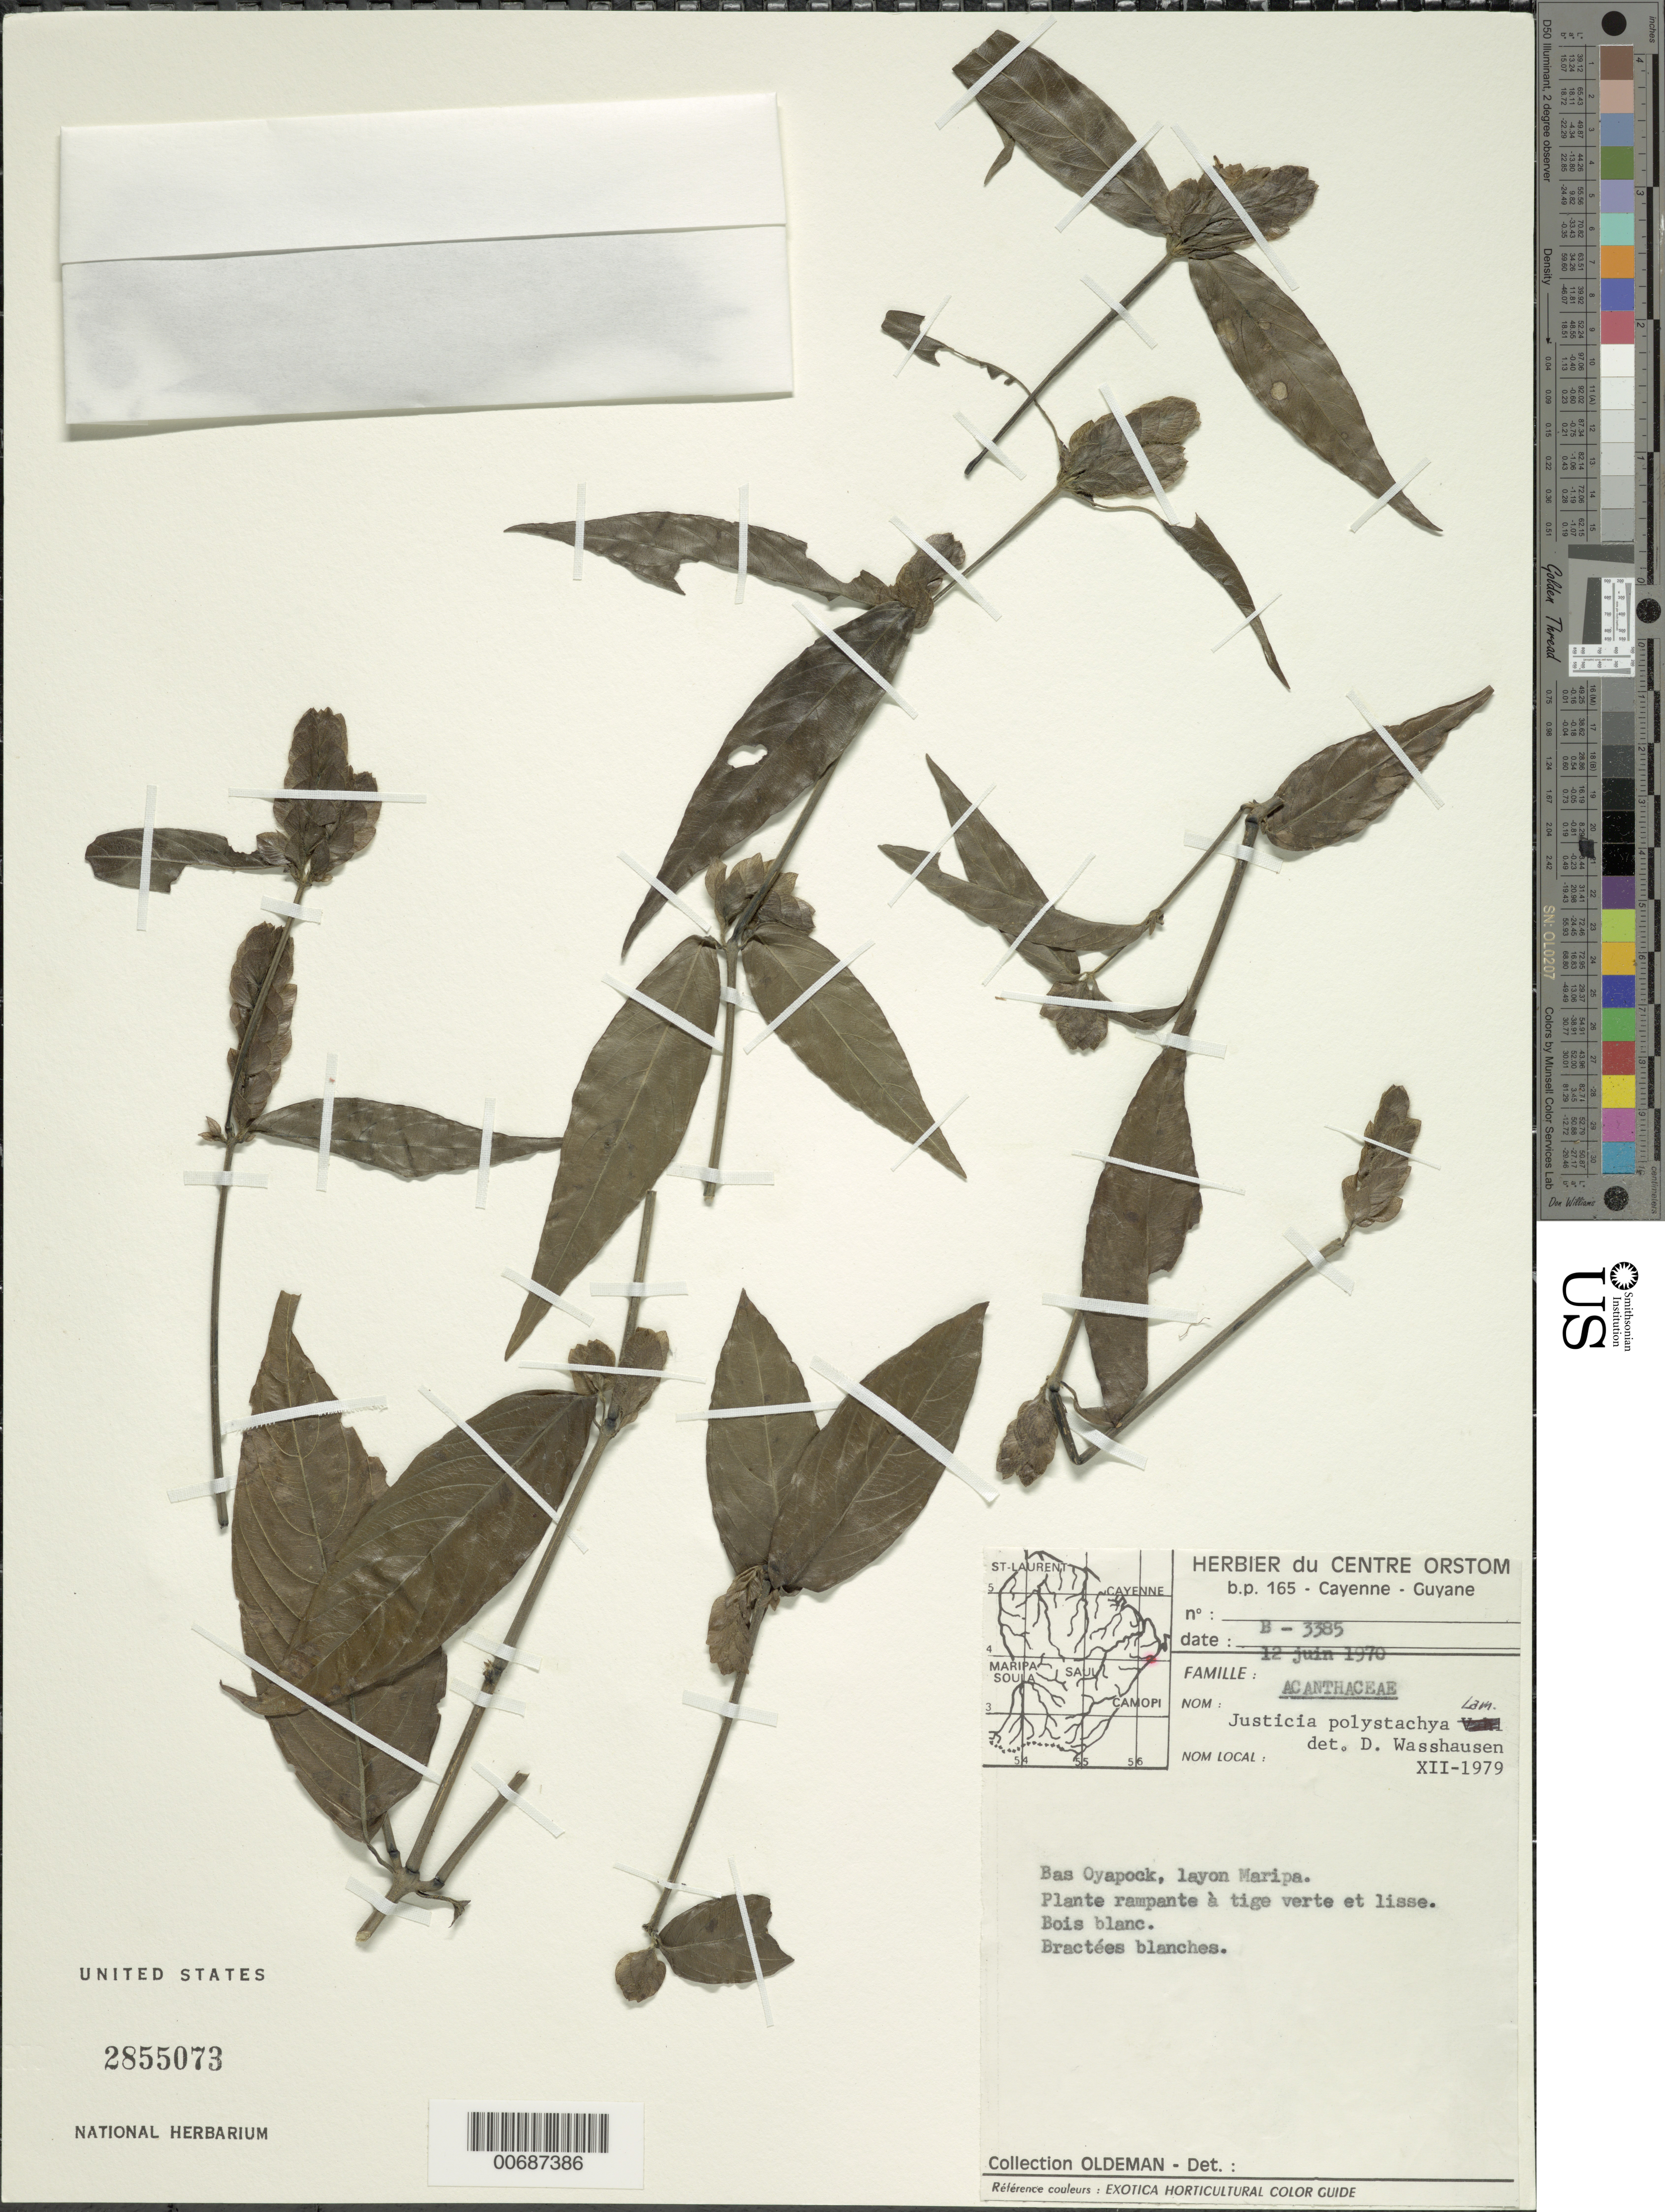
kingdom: Plantae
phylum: Tracheophyta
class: Magnoliopsida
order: Lamiales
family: Acanthaceae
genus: Justicia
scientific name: Justicia polystachya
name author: Lam.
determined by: Wasshausen, Dieter C., (BOT), Smithsonian Institution - National Museum of Natural History (UNITED STATES)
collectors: R. Oldeman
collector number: B 3385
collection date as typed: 12-Jun-70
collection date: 1970-06-12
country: French Guiana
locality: Bas Oyapak, layon Maripa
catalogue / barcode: US 2855073